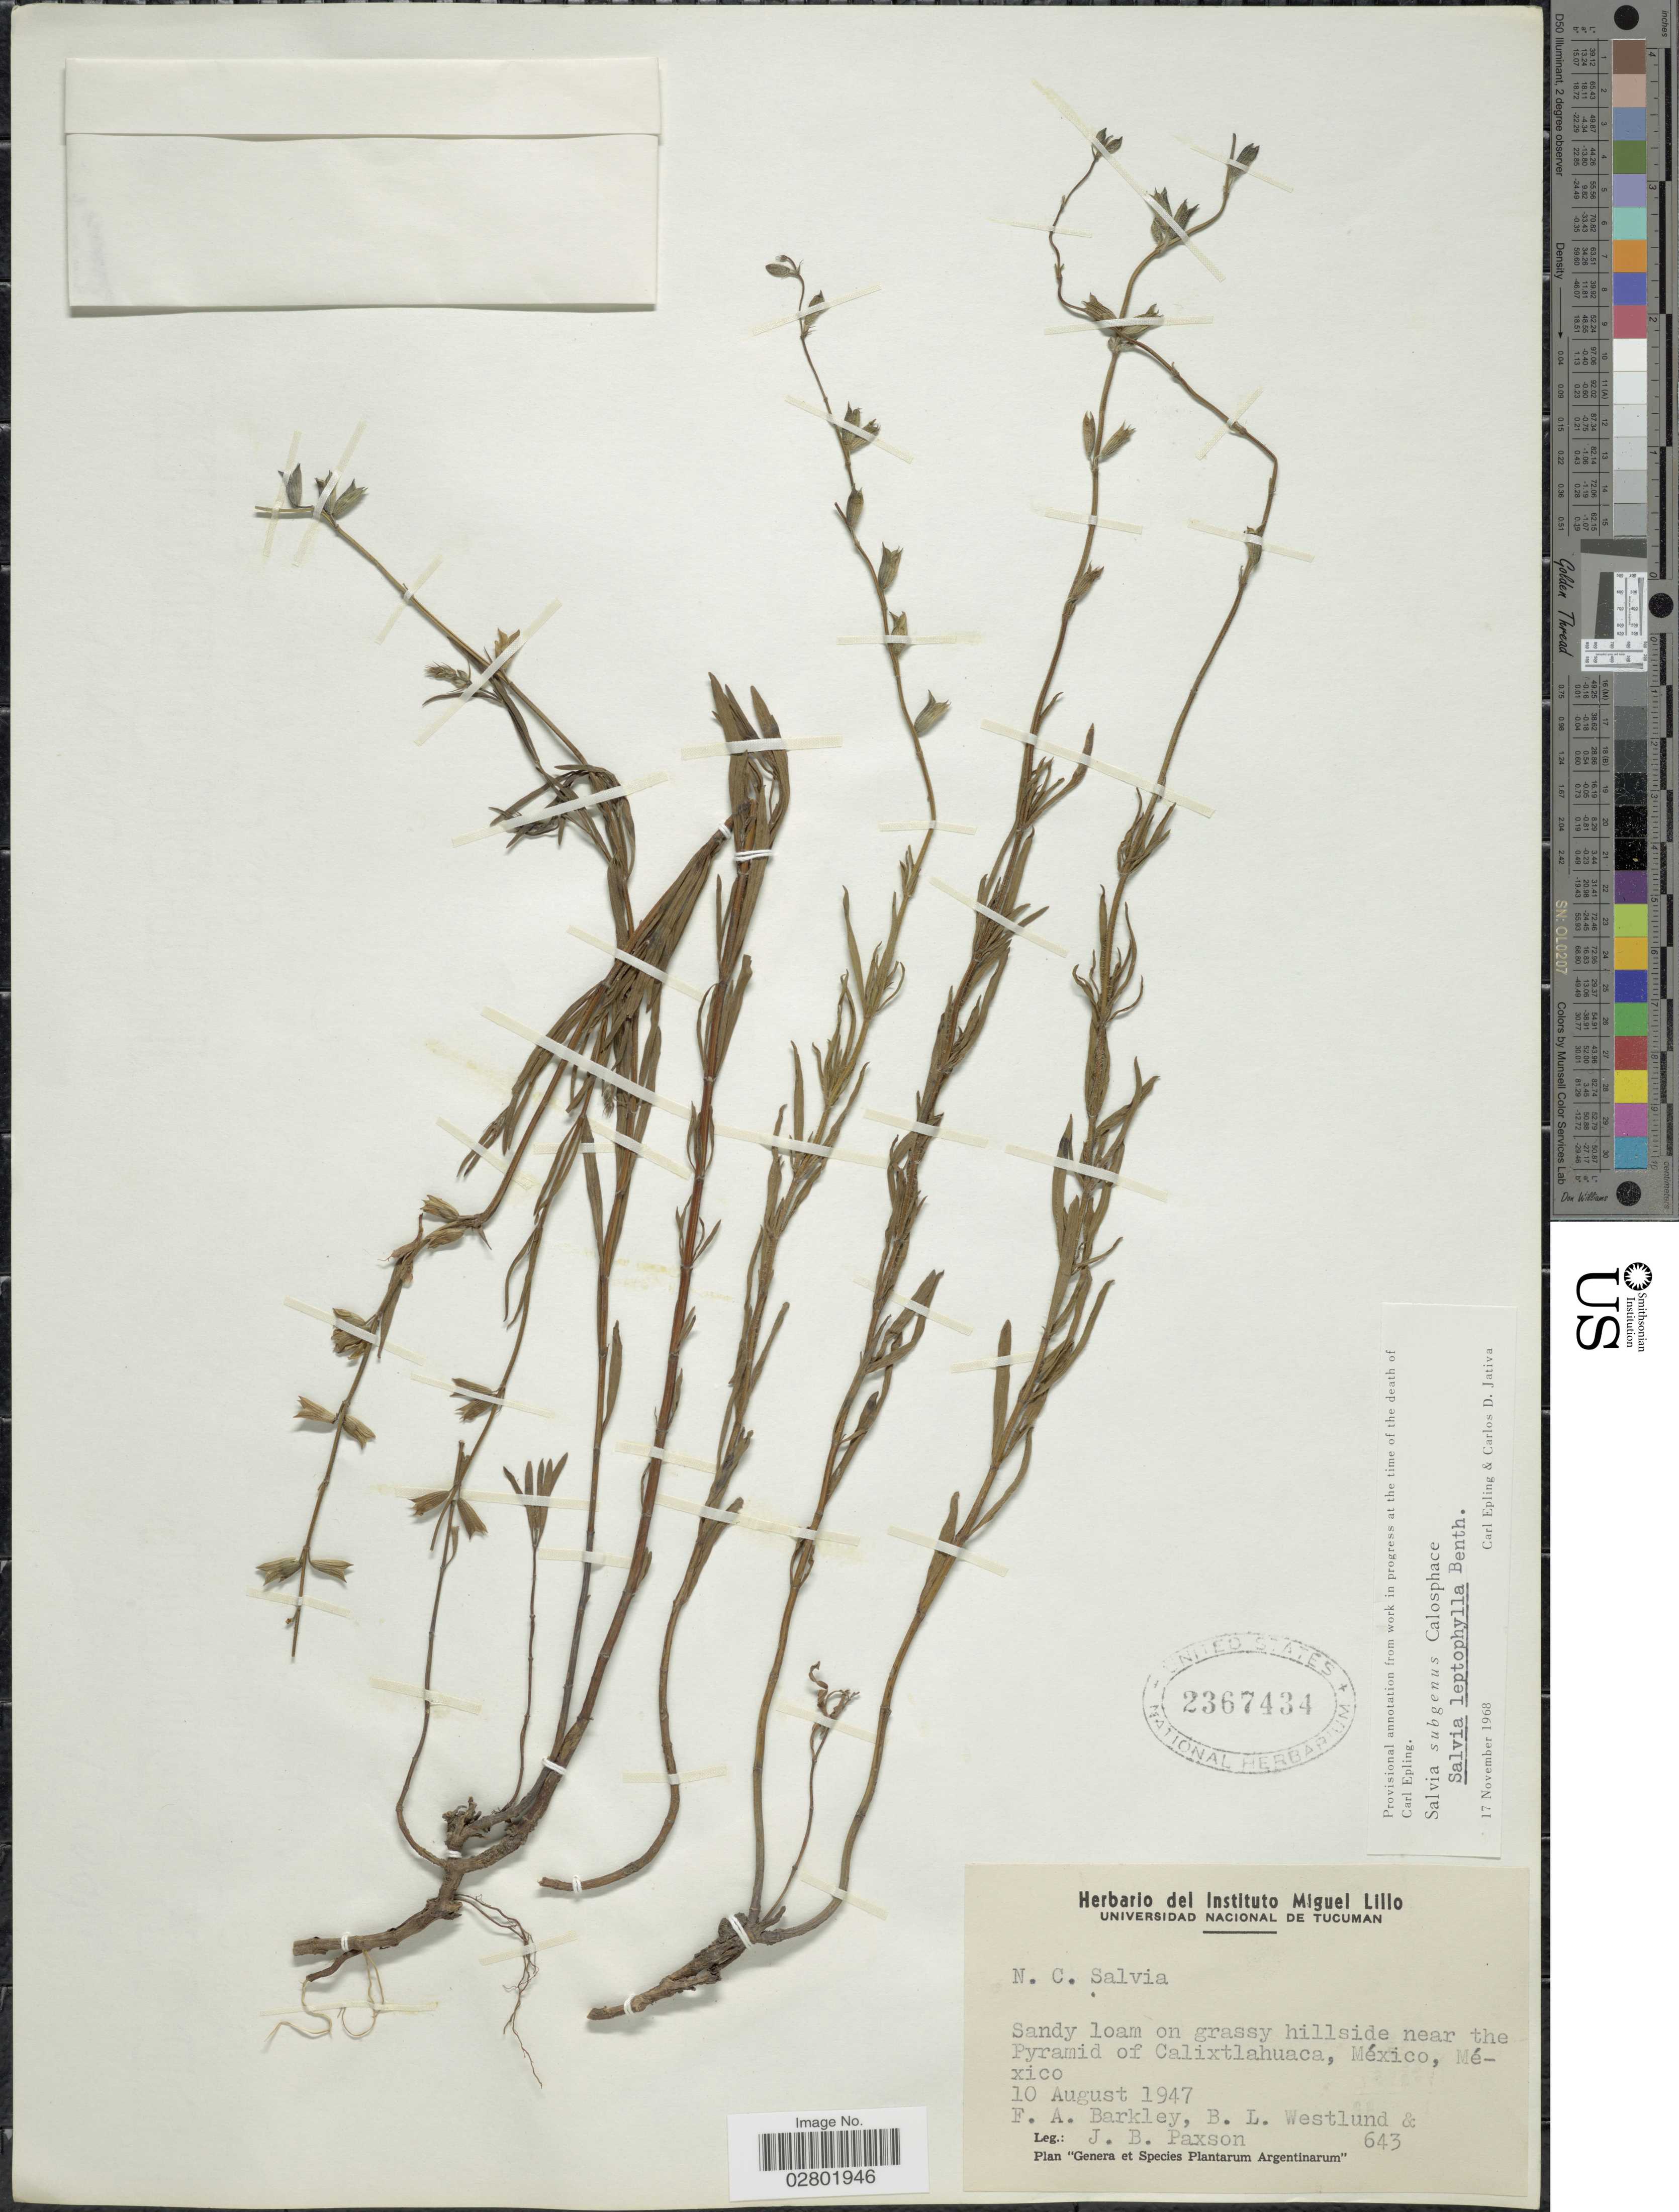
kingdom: Plantae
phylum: Tracheophyta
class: Magnoliopsida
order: Lamiales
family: Lamiaceae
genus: Salvia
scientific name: Salvia leptophylla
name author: Benth.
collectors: F. A. Barkley, B. Westlund & J. B. Paxson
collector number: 643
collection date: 1947-08-10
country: Mexico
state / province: México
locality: Sandy loam on grassy hillside near the Pyramid of Calixtlahuaca.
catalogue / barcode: US 2367434